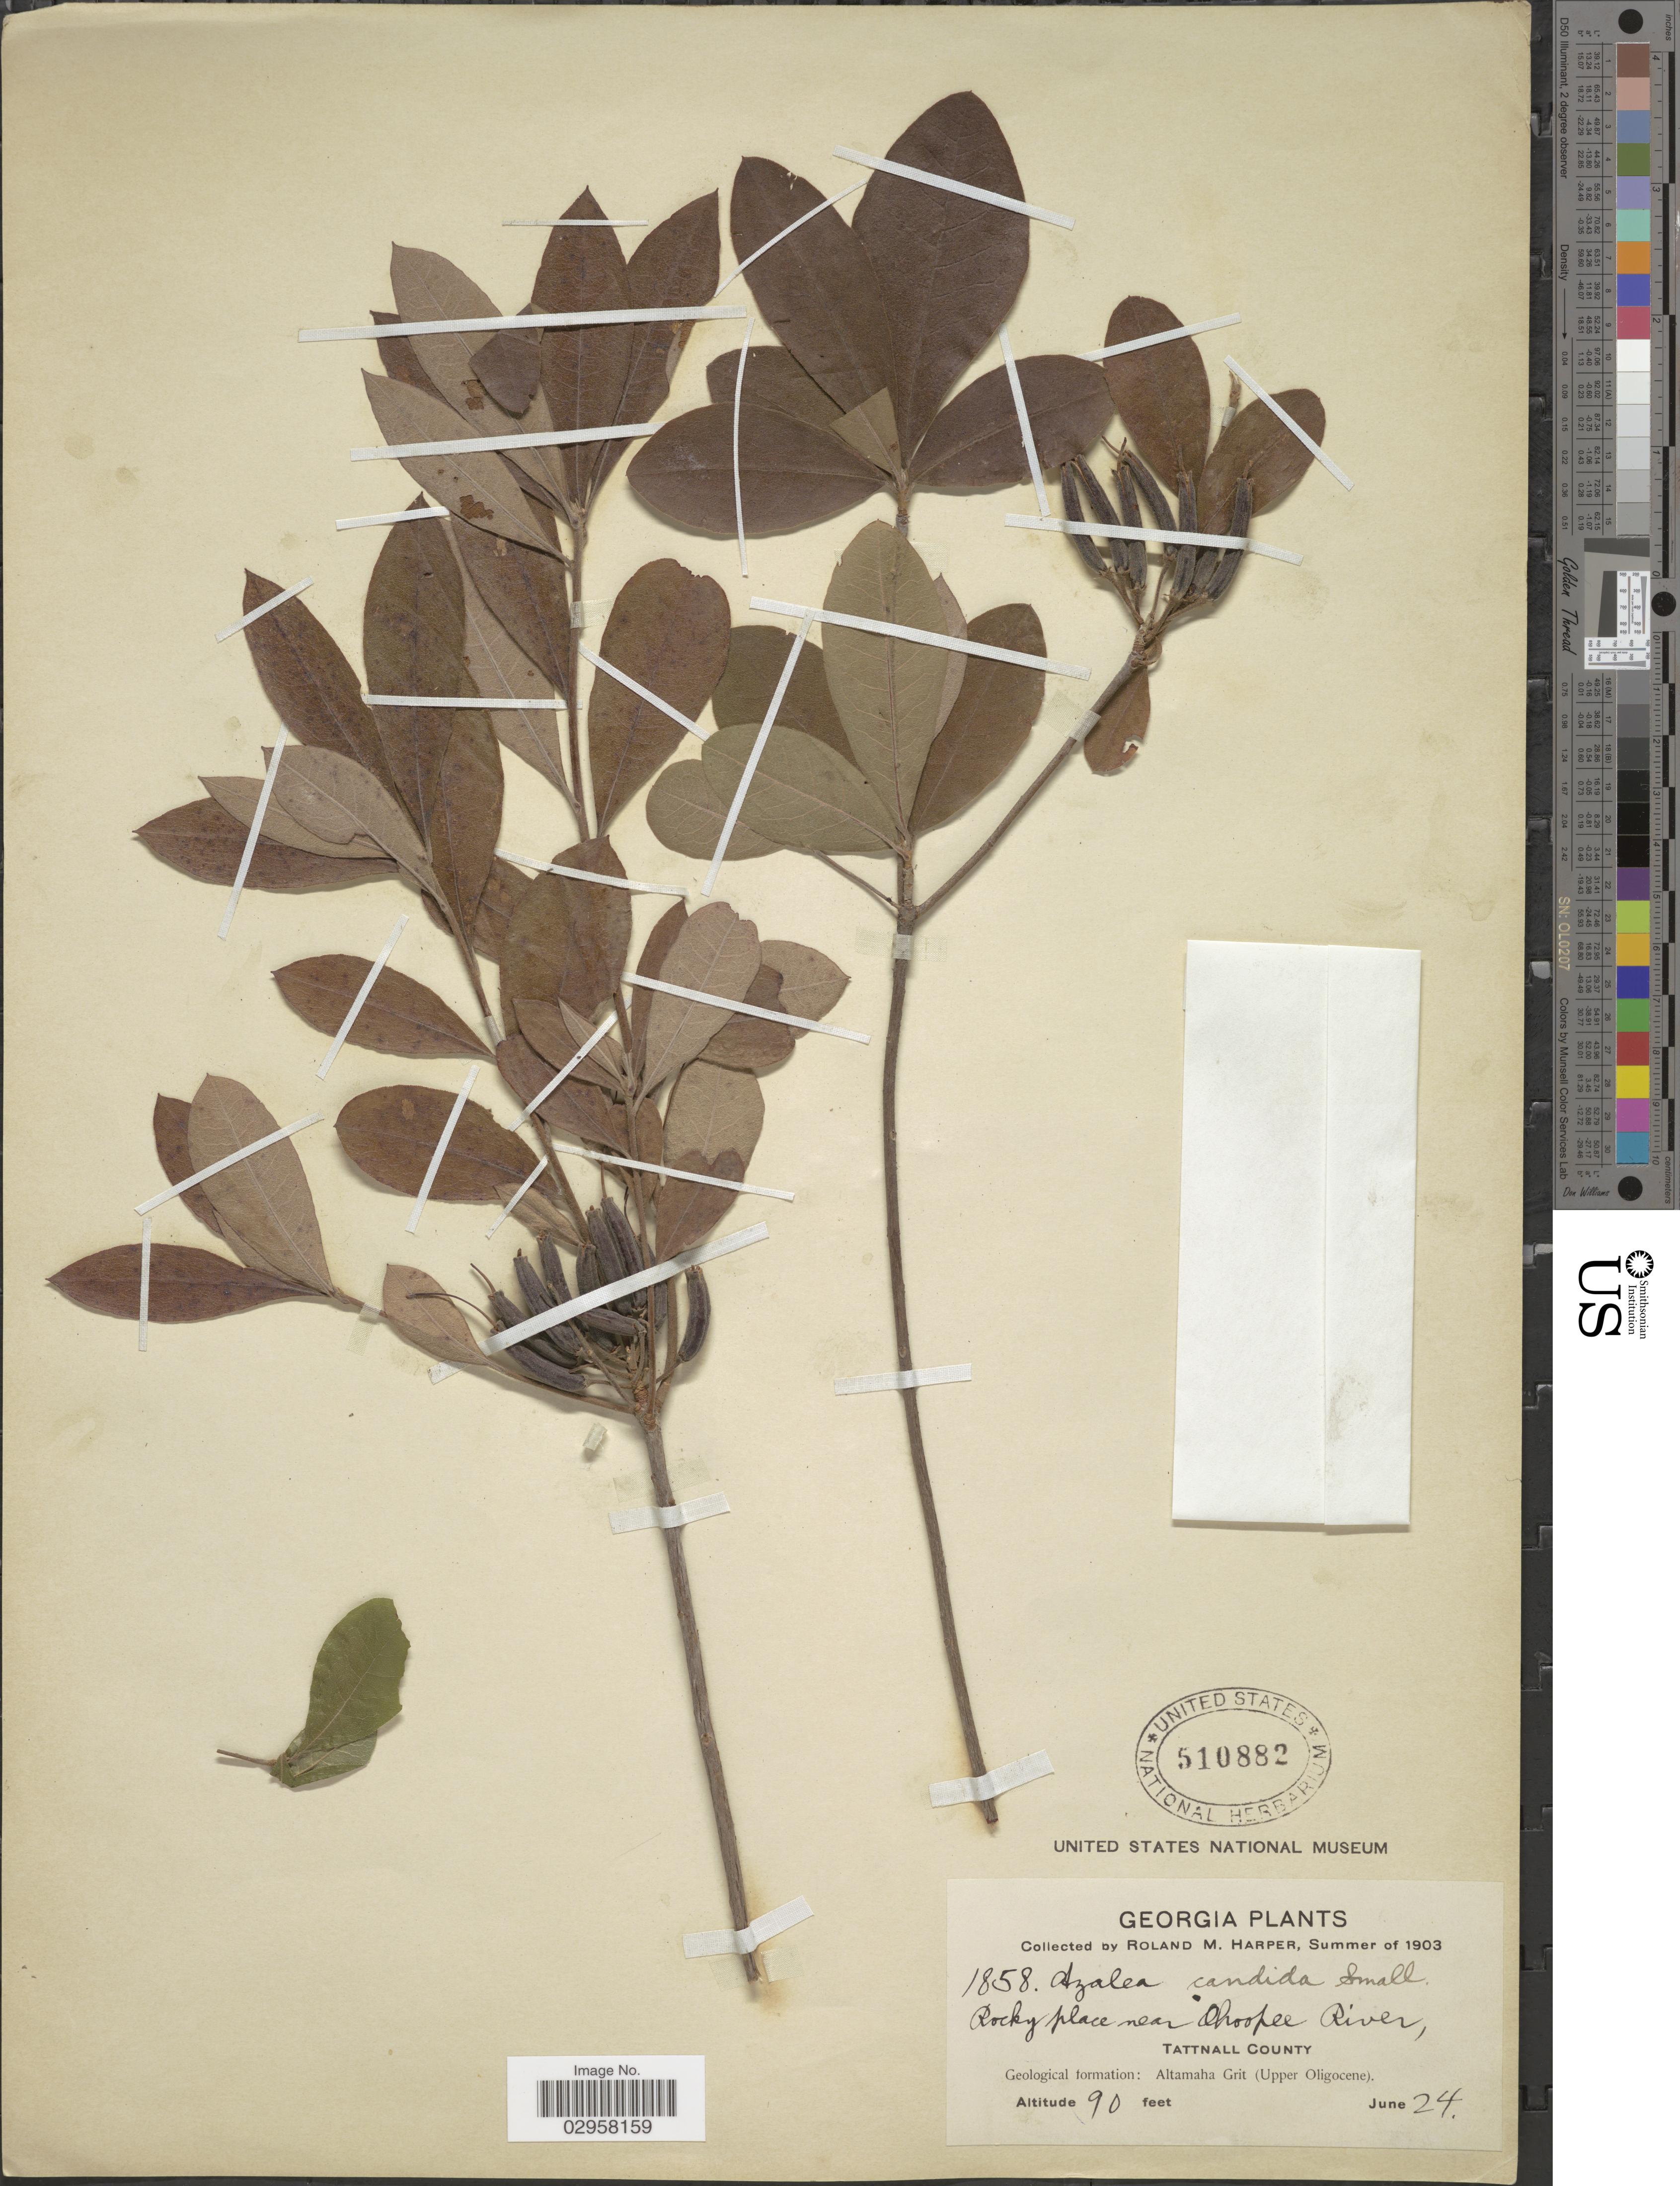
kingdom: Plantae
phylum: Tracheophyta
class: Magnoliopsida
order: Ericales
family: Ericaceae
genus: Rhododendron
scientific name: Rhododendron canescens var. candidum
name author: (Small) Rehder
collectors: R. M. Harper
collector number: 1858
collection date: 1903-06-24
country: United States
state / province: Georgia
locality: Rocky place near Ohoopee River, Tattnall County. Geological formation: Altamaha Grit (Upper Oligocene).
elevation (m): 27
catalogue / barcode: US 510882